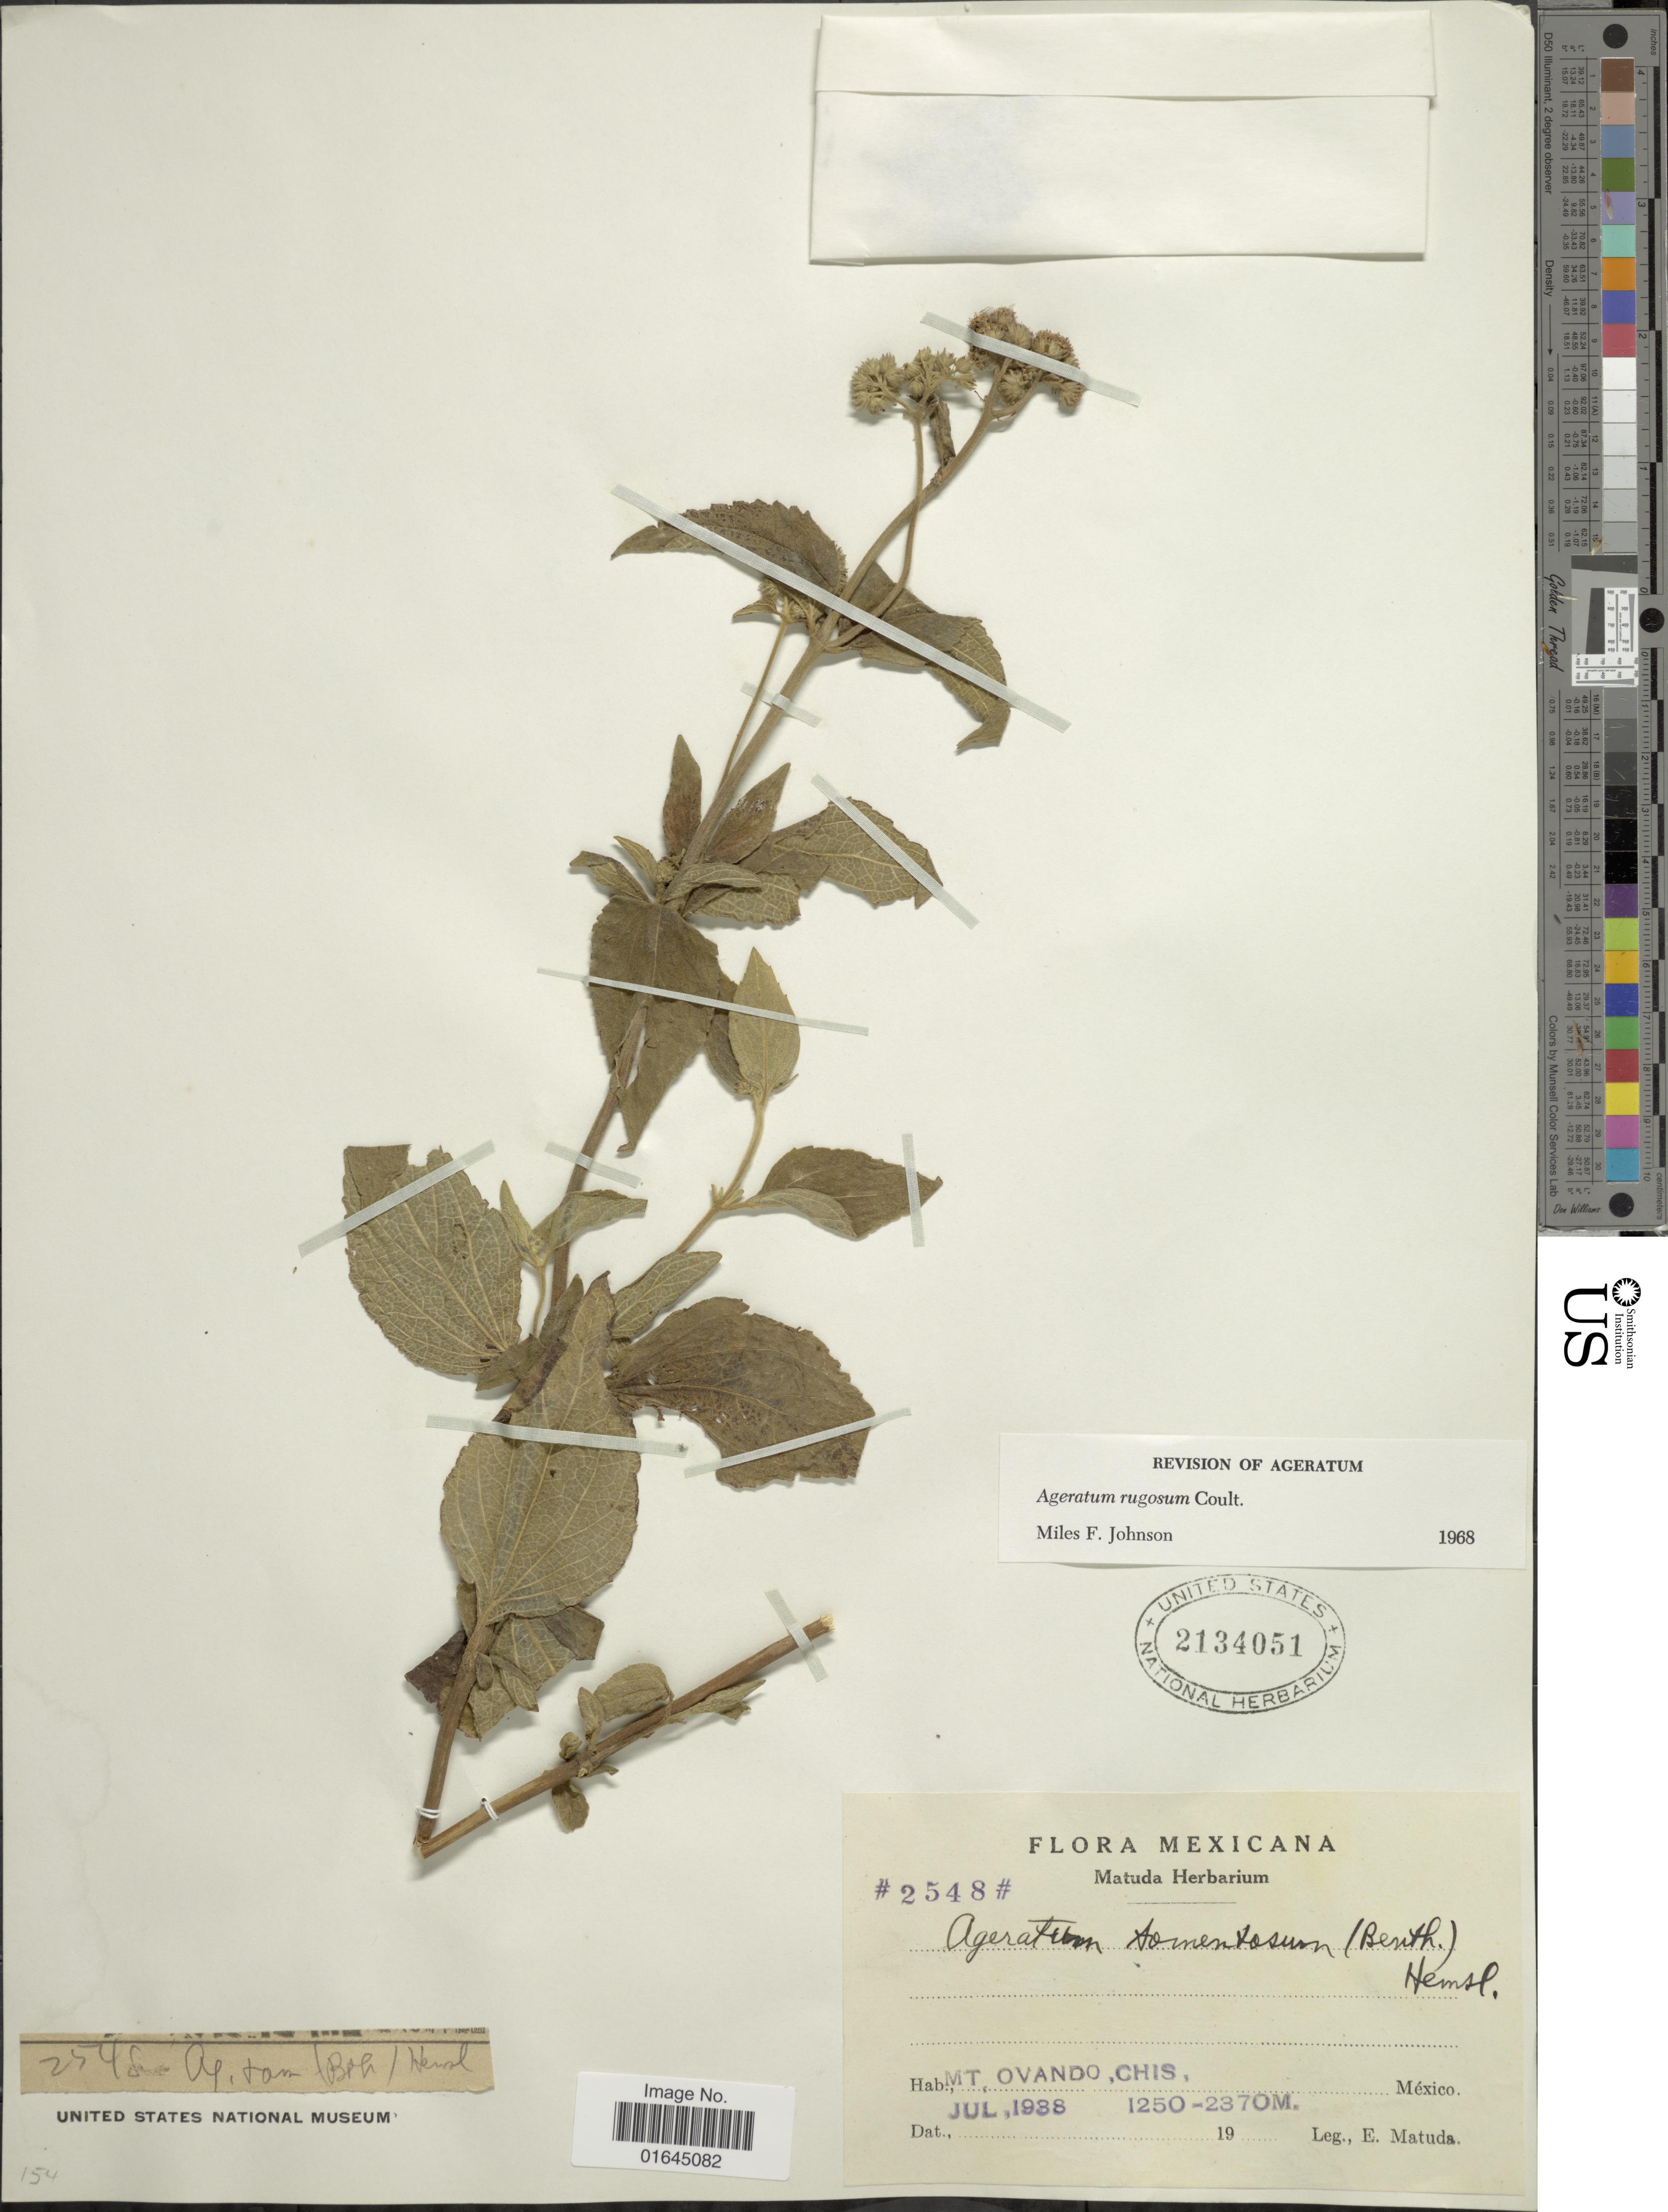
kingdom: Plantae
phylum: Tracheophyta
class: Magnoliopsida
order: Asterales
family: Asteraceae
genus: Ageratum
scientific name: Ageratum wendlandii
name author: Vilm.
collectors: E. Matuda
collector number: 2548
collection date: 1938-07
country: Mexico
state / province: Chiapas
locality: Mt. Ovando, Chis.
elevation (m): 1250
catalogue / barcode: US 2134051